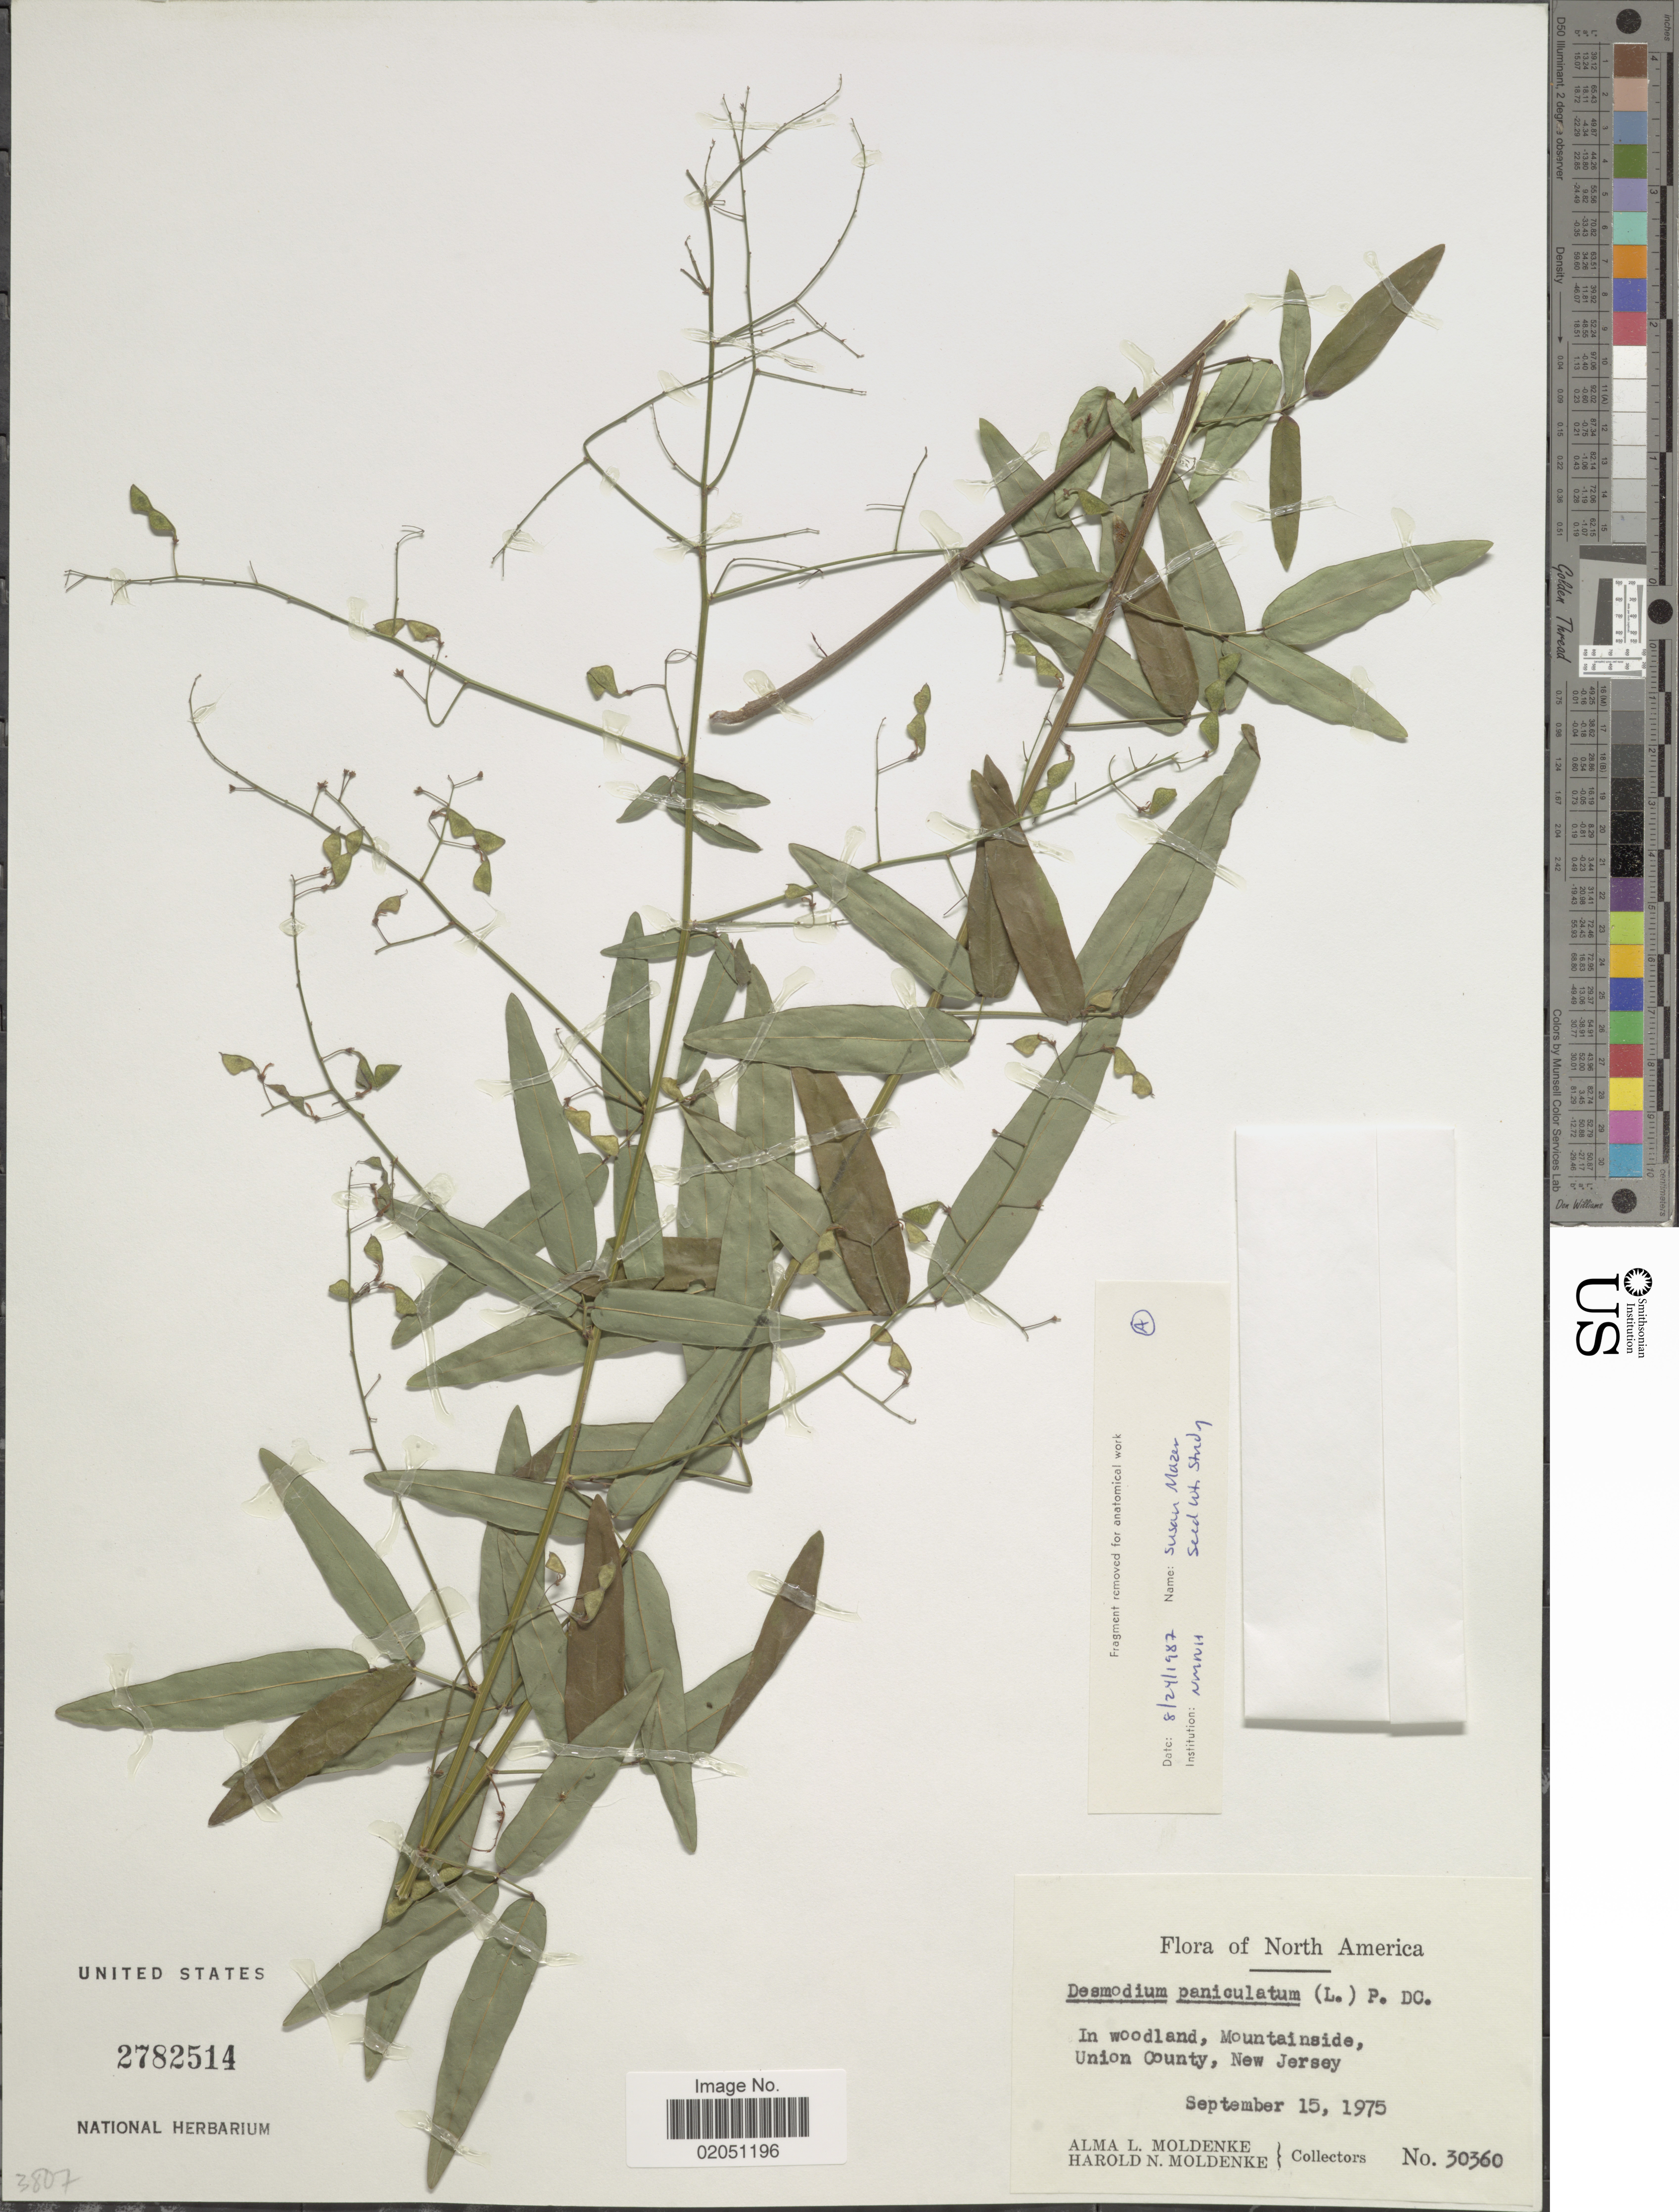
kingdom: Plantae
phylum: Tracheophyta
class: Magnoliopsida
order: Fabales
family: Fabaceae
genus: Desmodium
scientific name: Desmodium paniculatum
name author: (L.) DC.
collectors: A. L. Moldenke & H. N. Moldenke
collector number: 30360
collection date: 1975-09-15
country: United States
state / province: New Jersey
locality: In woodland, Mountainside, Union County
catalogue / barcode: US 2782514